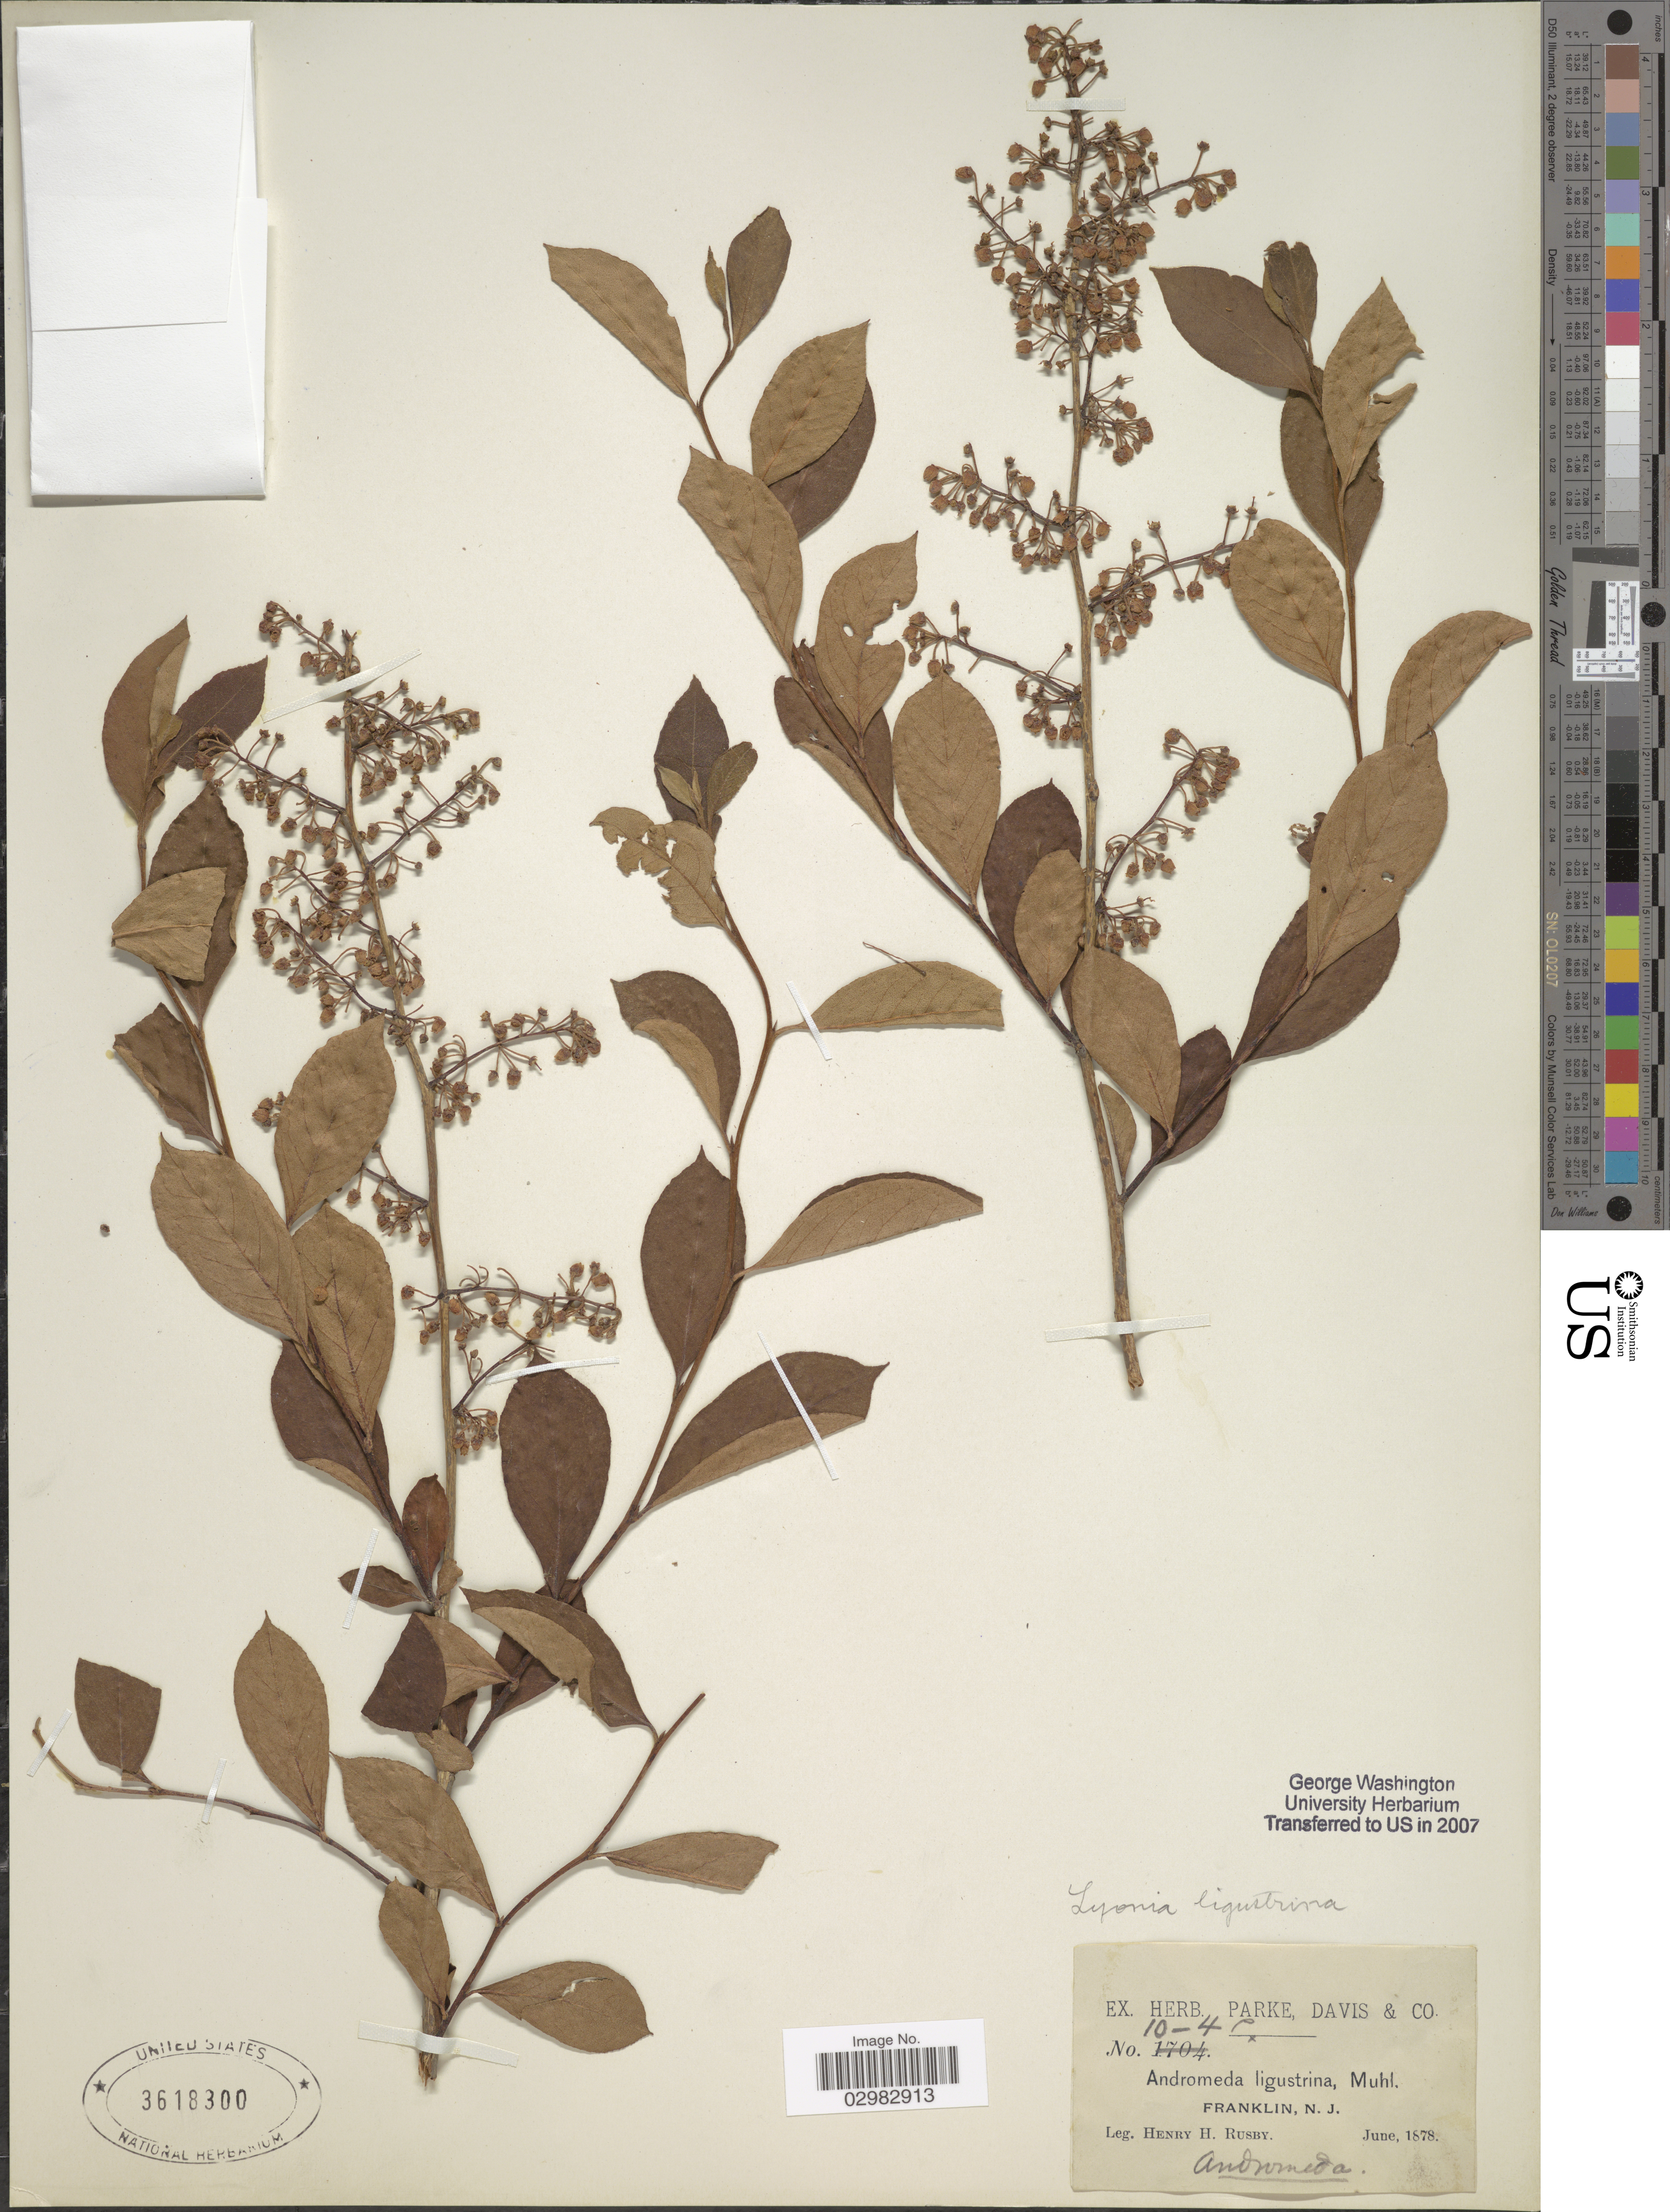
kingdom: Plantae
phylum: Tracheophyta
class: Magnoliopsida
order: Ericales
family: Ericaceae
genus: Lyonia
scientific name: Lyonia ligustrina var. ligustrina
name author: (L.) DC.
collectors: H. H. Rusby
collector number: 10-4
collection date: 1878-06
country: United States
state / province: New Jersey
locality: Franklin, N. J.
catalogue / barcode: US 3618300